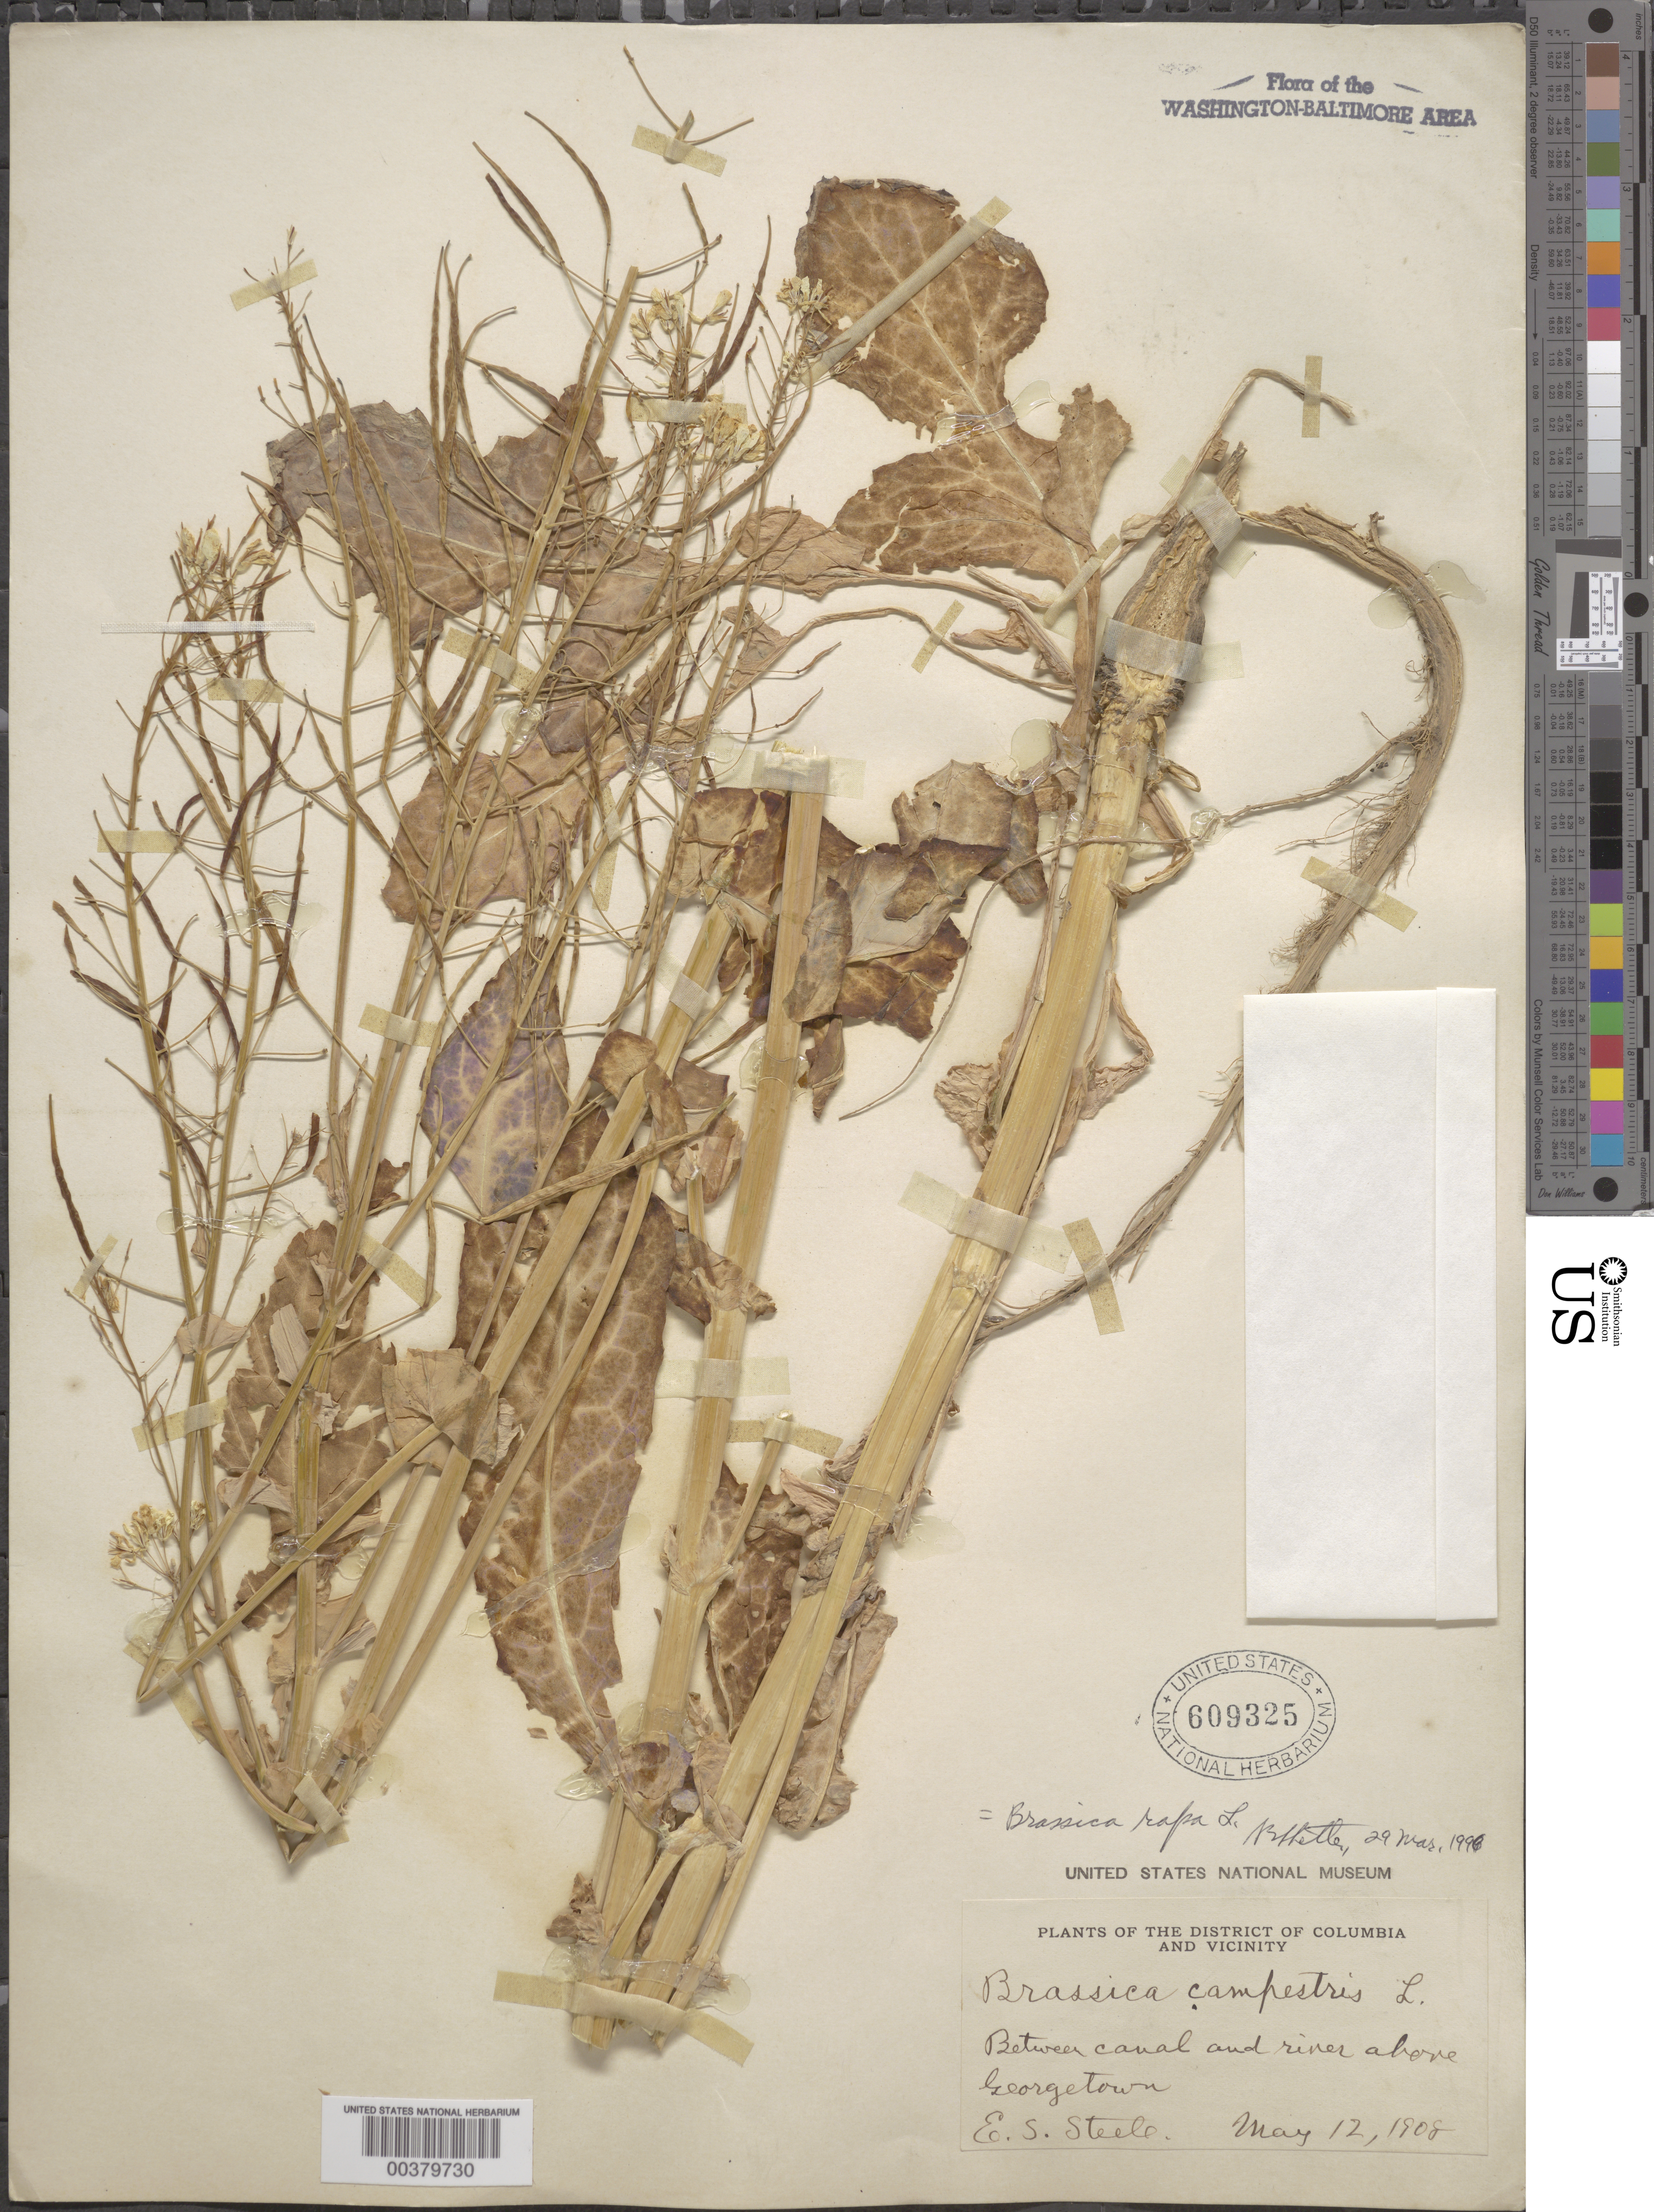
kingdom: Plantae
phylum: Tracheophyta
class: Magnoliopsida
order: Brassicales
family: Brassicaceae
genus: Brassica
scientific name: Brassica rapa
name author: L.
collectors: E. Steele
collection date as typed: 12 May 1908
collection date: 1908-05-12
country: United States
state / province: District of Columbia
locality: between C. and O. Canal and Potomac River, above Georgetown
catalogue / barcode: US 609325